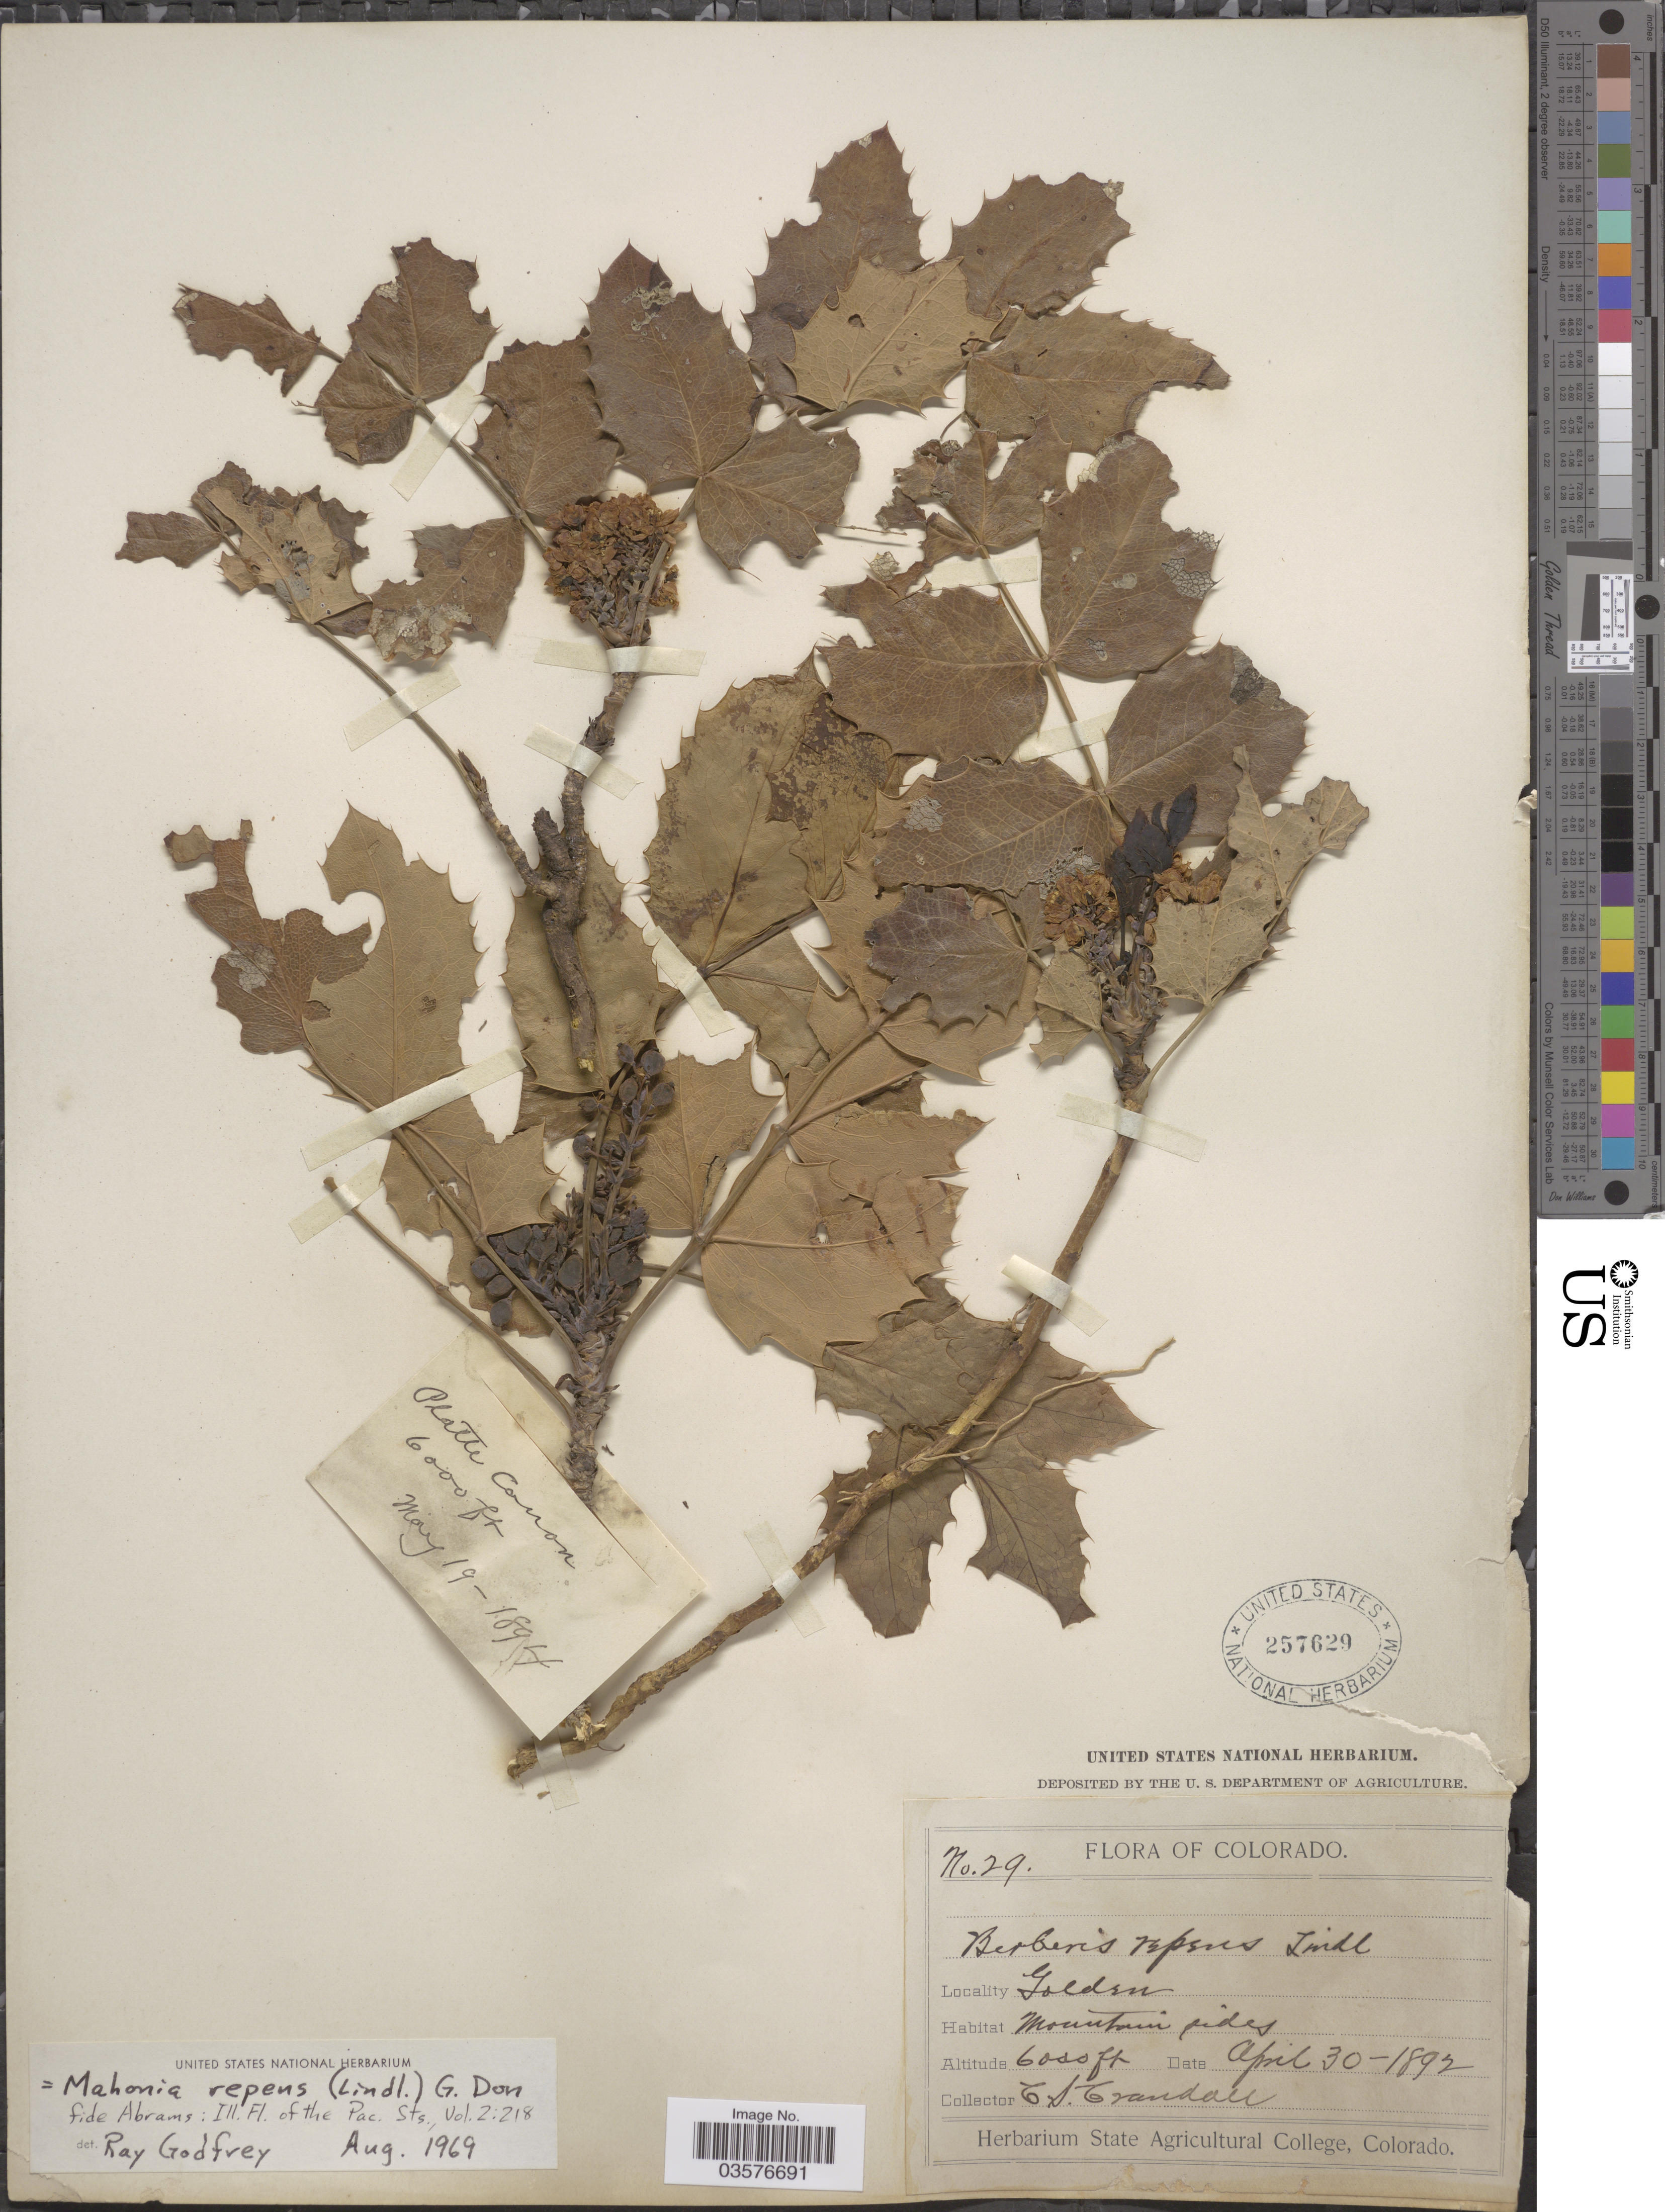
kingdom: Plantae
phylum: Tracheophyta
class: Magnoliopsida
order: Ranunculales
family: Berberidaceae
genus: Mahonia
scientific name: Mahonia repens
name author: (Lindl.) G. Don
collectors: C. Crandall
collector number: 29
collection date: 1892-04-30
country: United States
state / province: Colorado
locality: Golden, Mountain sides.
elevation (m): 1829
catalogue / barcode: US 257629